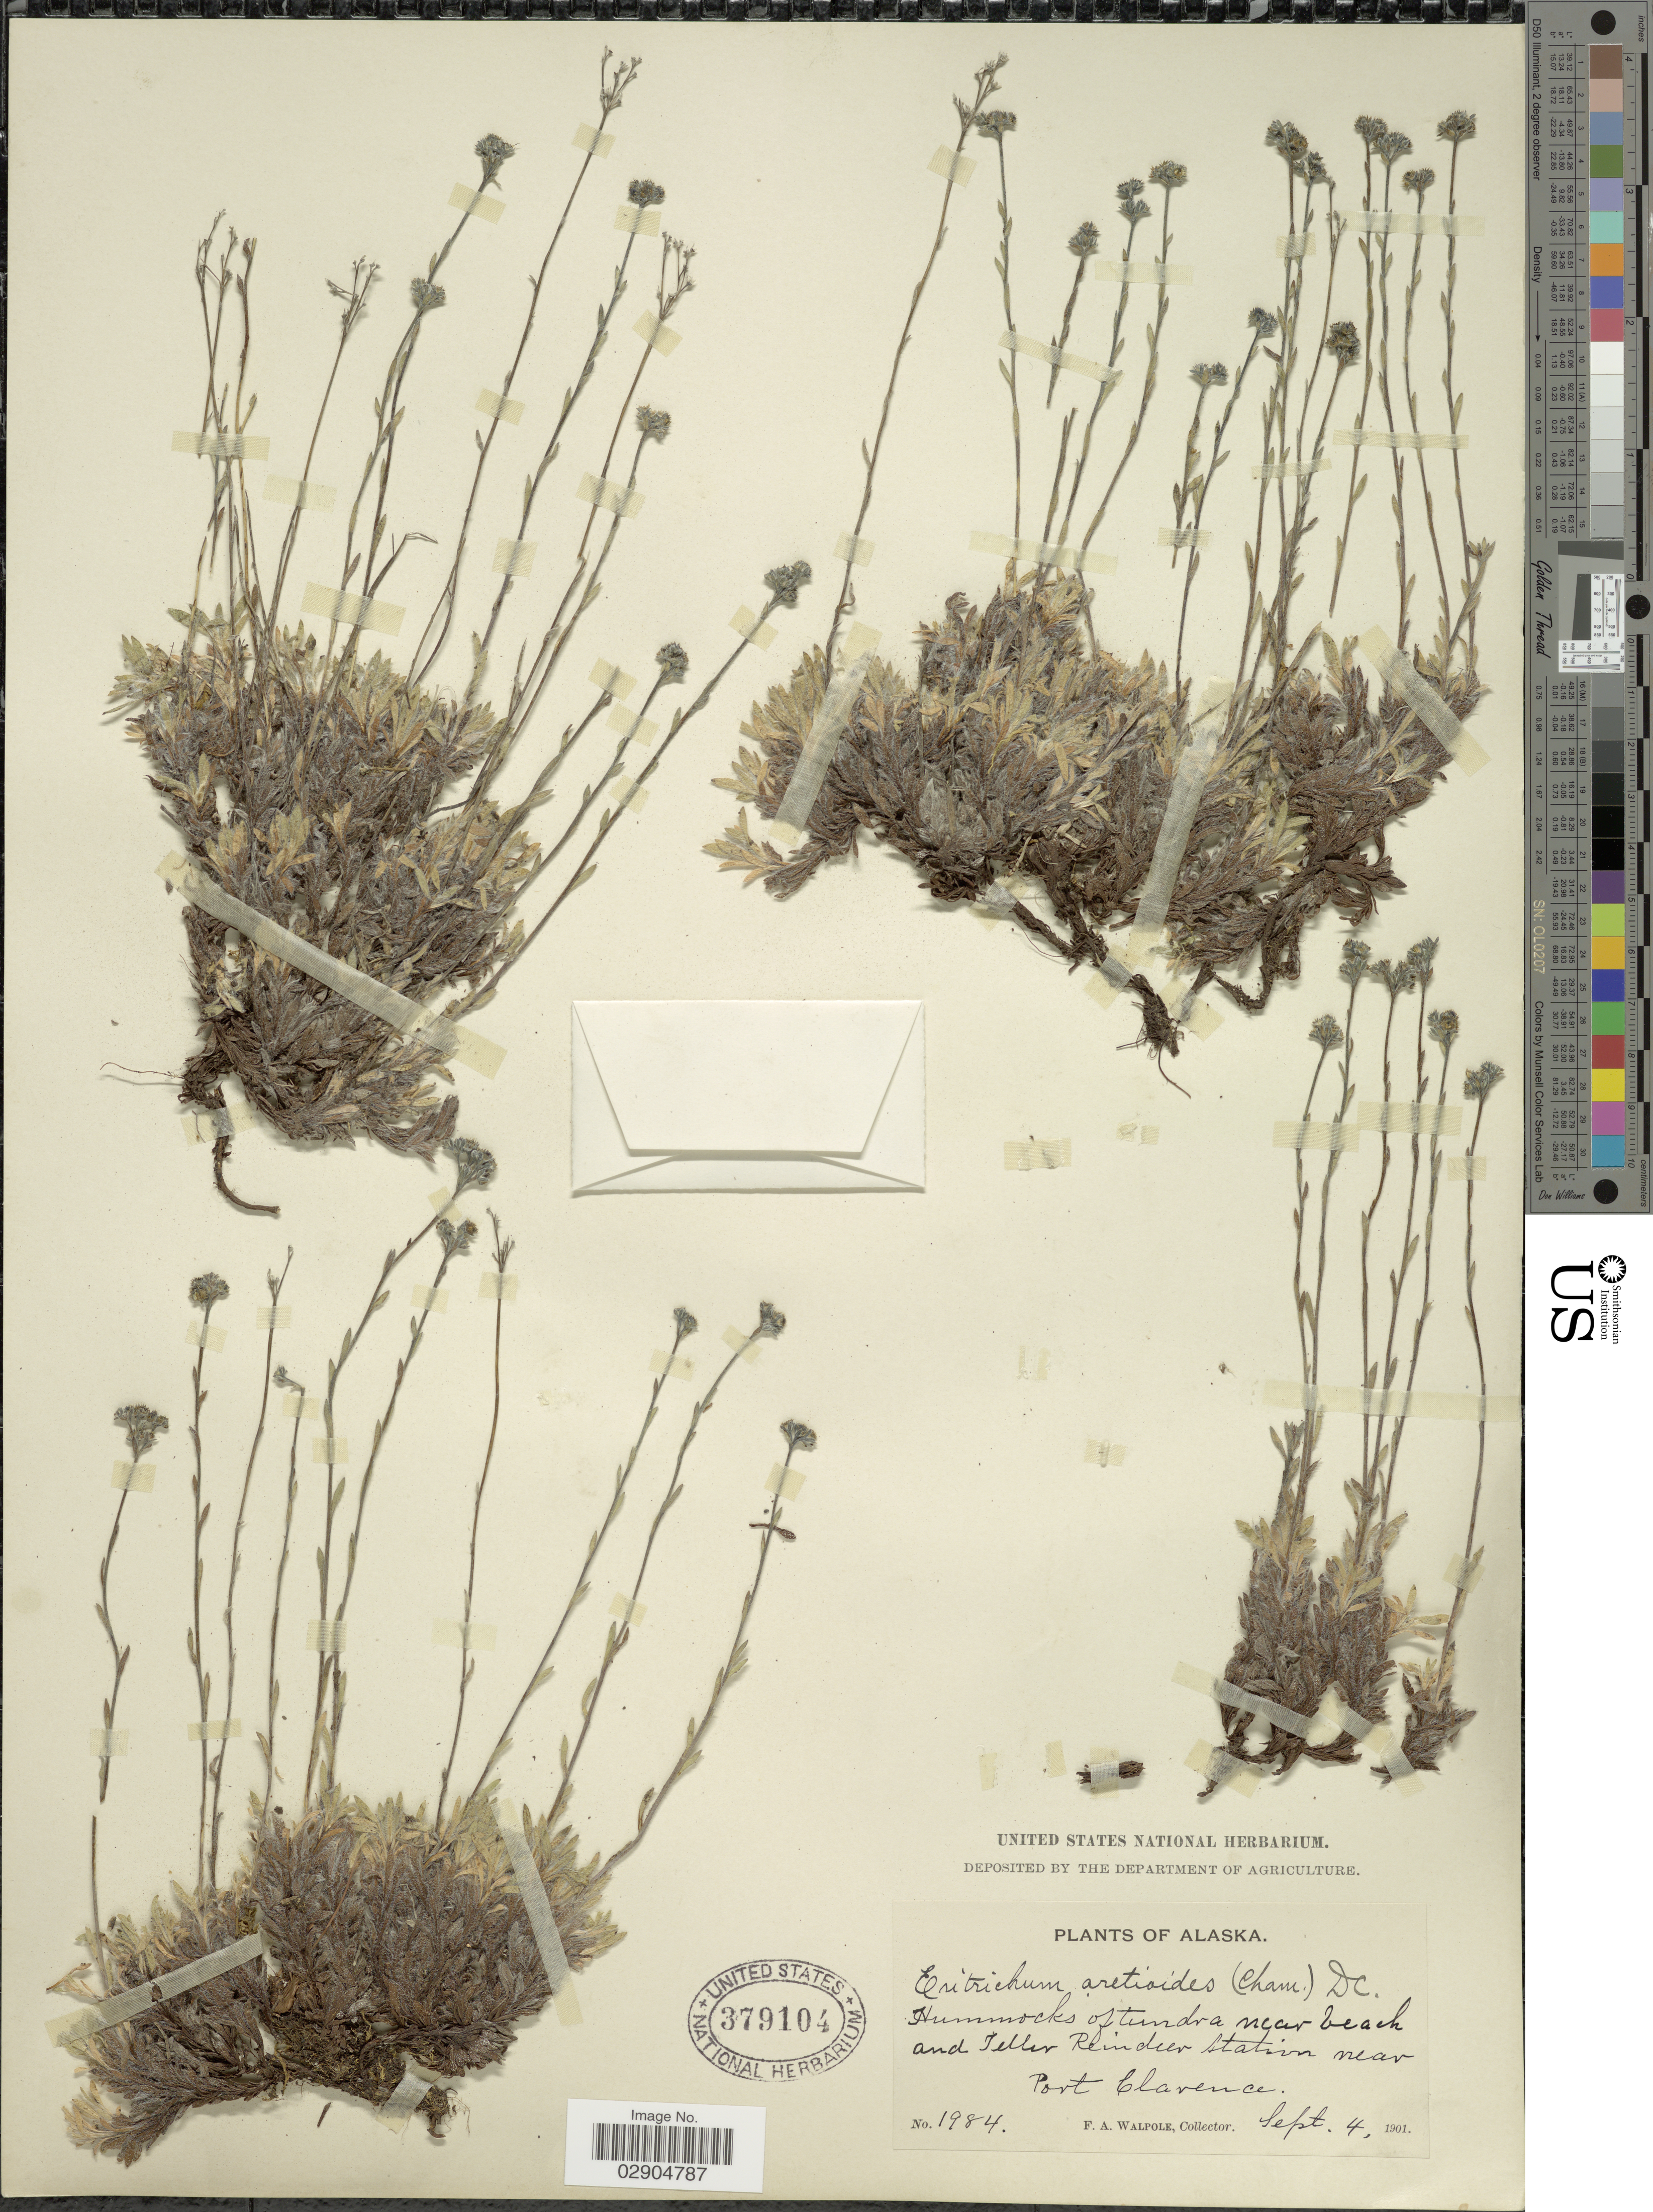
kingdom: Plantae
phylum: Tracheophyta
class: Magnoliopsida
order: Boraginales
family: Boraginaceae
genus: Eritrichium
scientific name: Eritrichium aretioides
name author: (Cham.) DC.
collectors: F. Walpole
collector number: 1984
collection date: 1901-09-04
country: United States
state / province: Alaska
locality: Hummocks of tundra near beach and Teller Reindeer Station near Port Clarence.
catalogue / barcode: US 379104